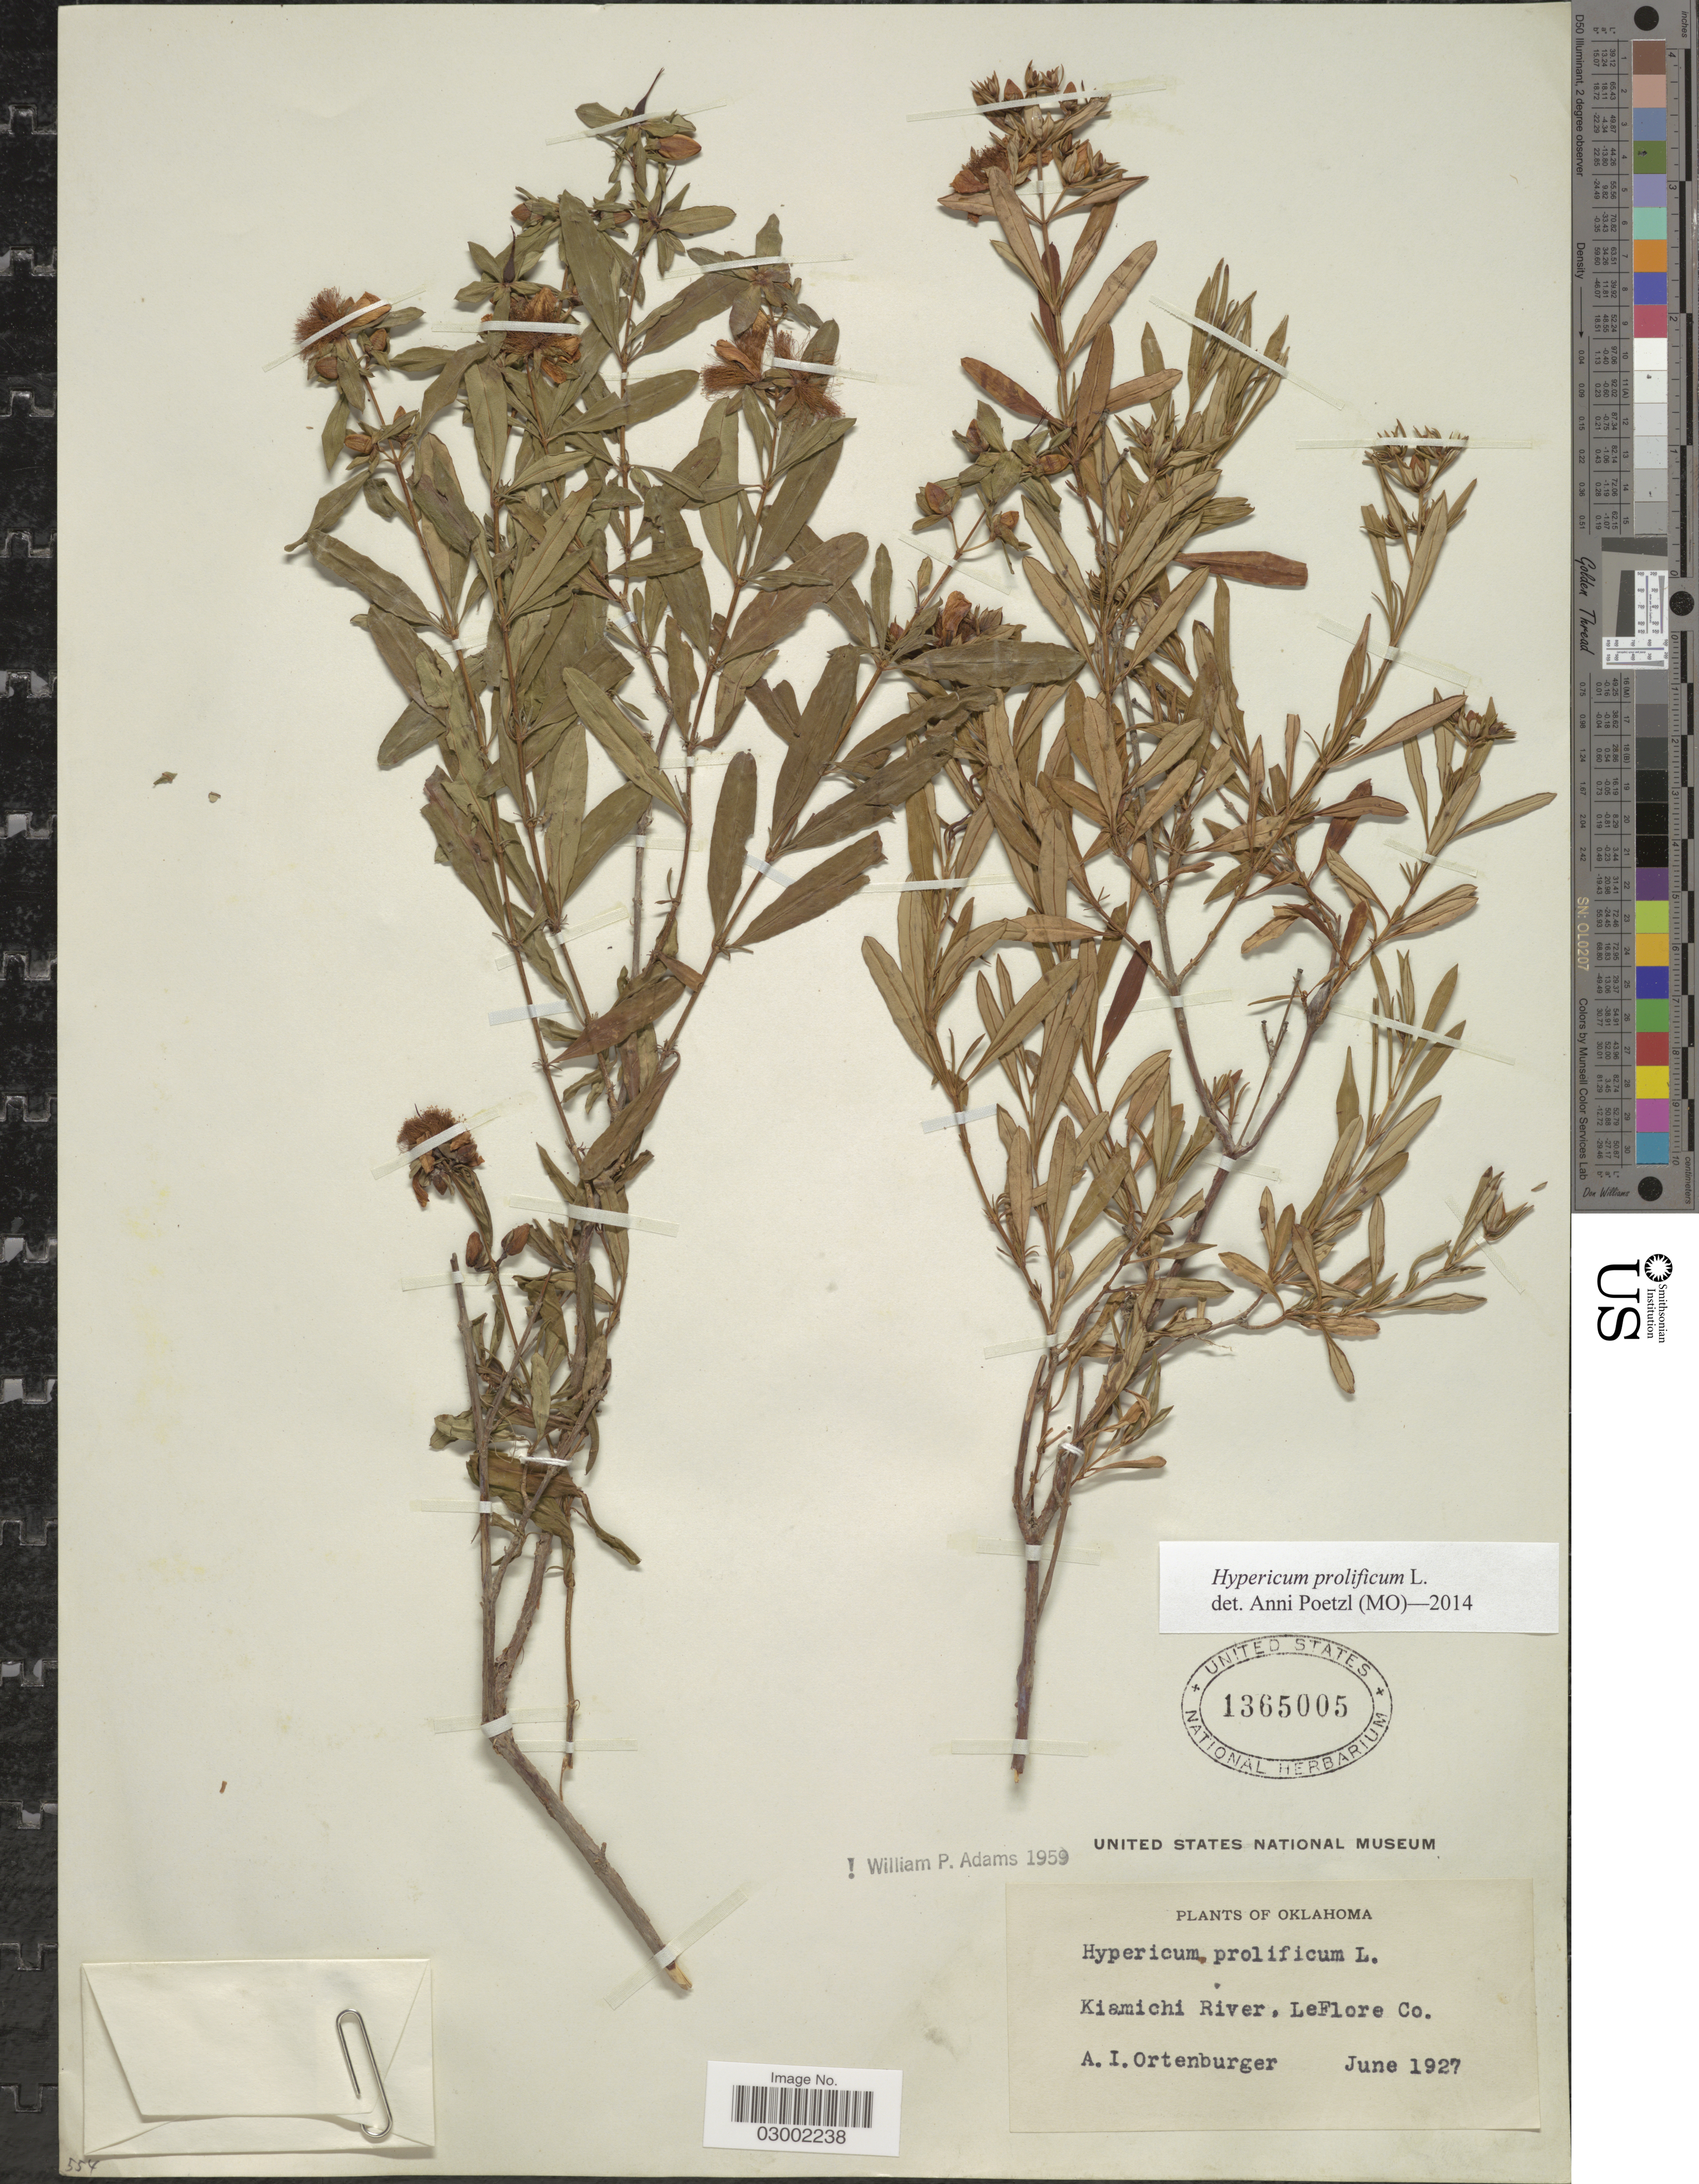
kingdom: Plantae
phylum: Tracheophyta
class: Magnoliopsida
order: Malpighiales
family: Hypericaceae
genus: Hypericum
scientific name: Hypericum prolificum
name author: L.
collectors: A. Ortenburger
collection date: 1927-06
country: United States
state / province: Oklahoma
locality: Kiamichi River, LeFlore Co.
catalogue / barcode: US 1365005